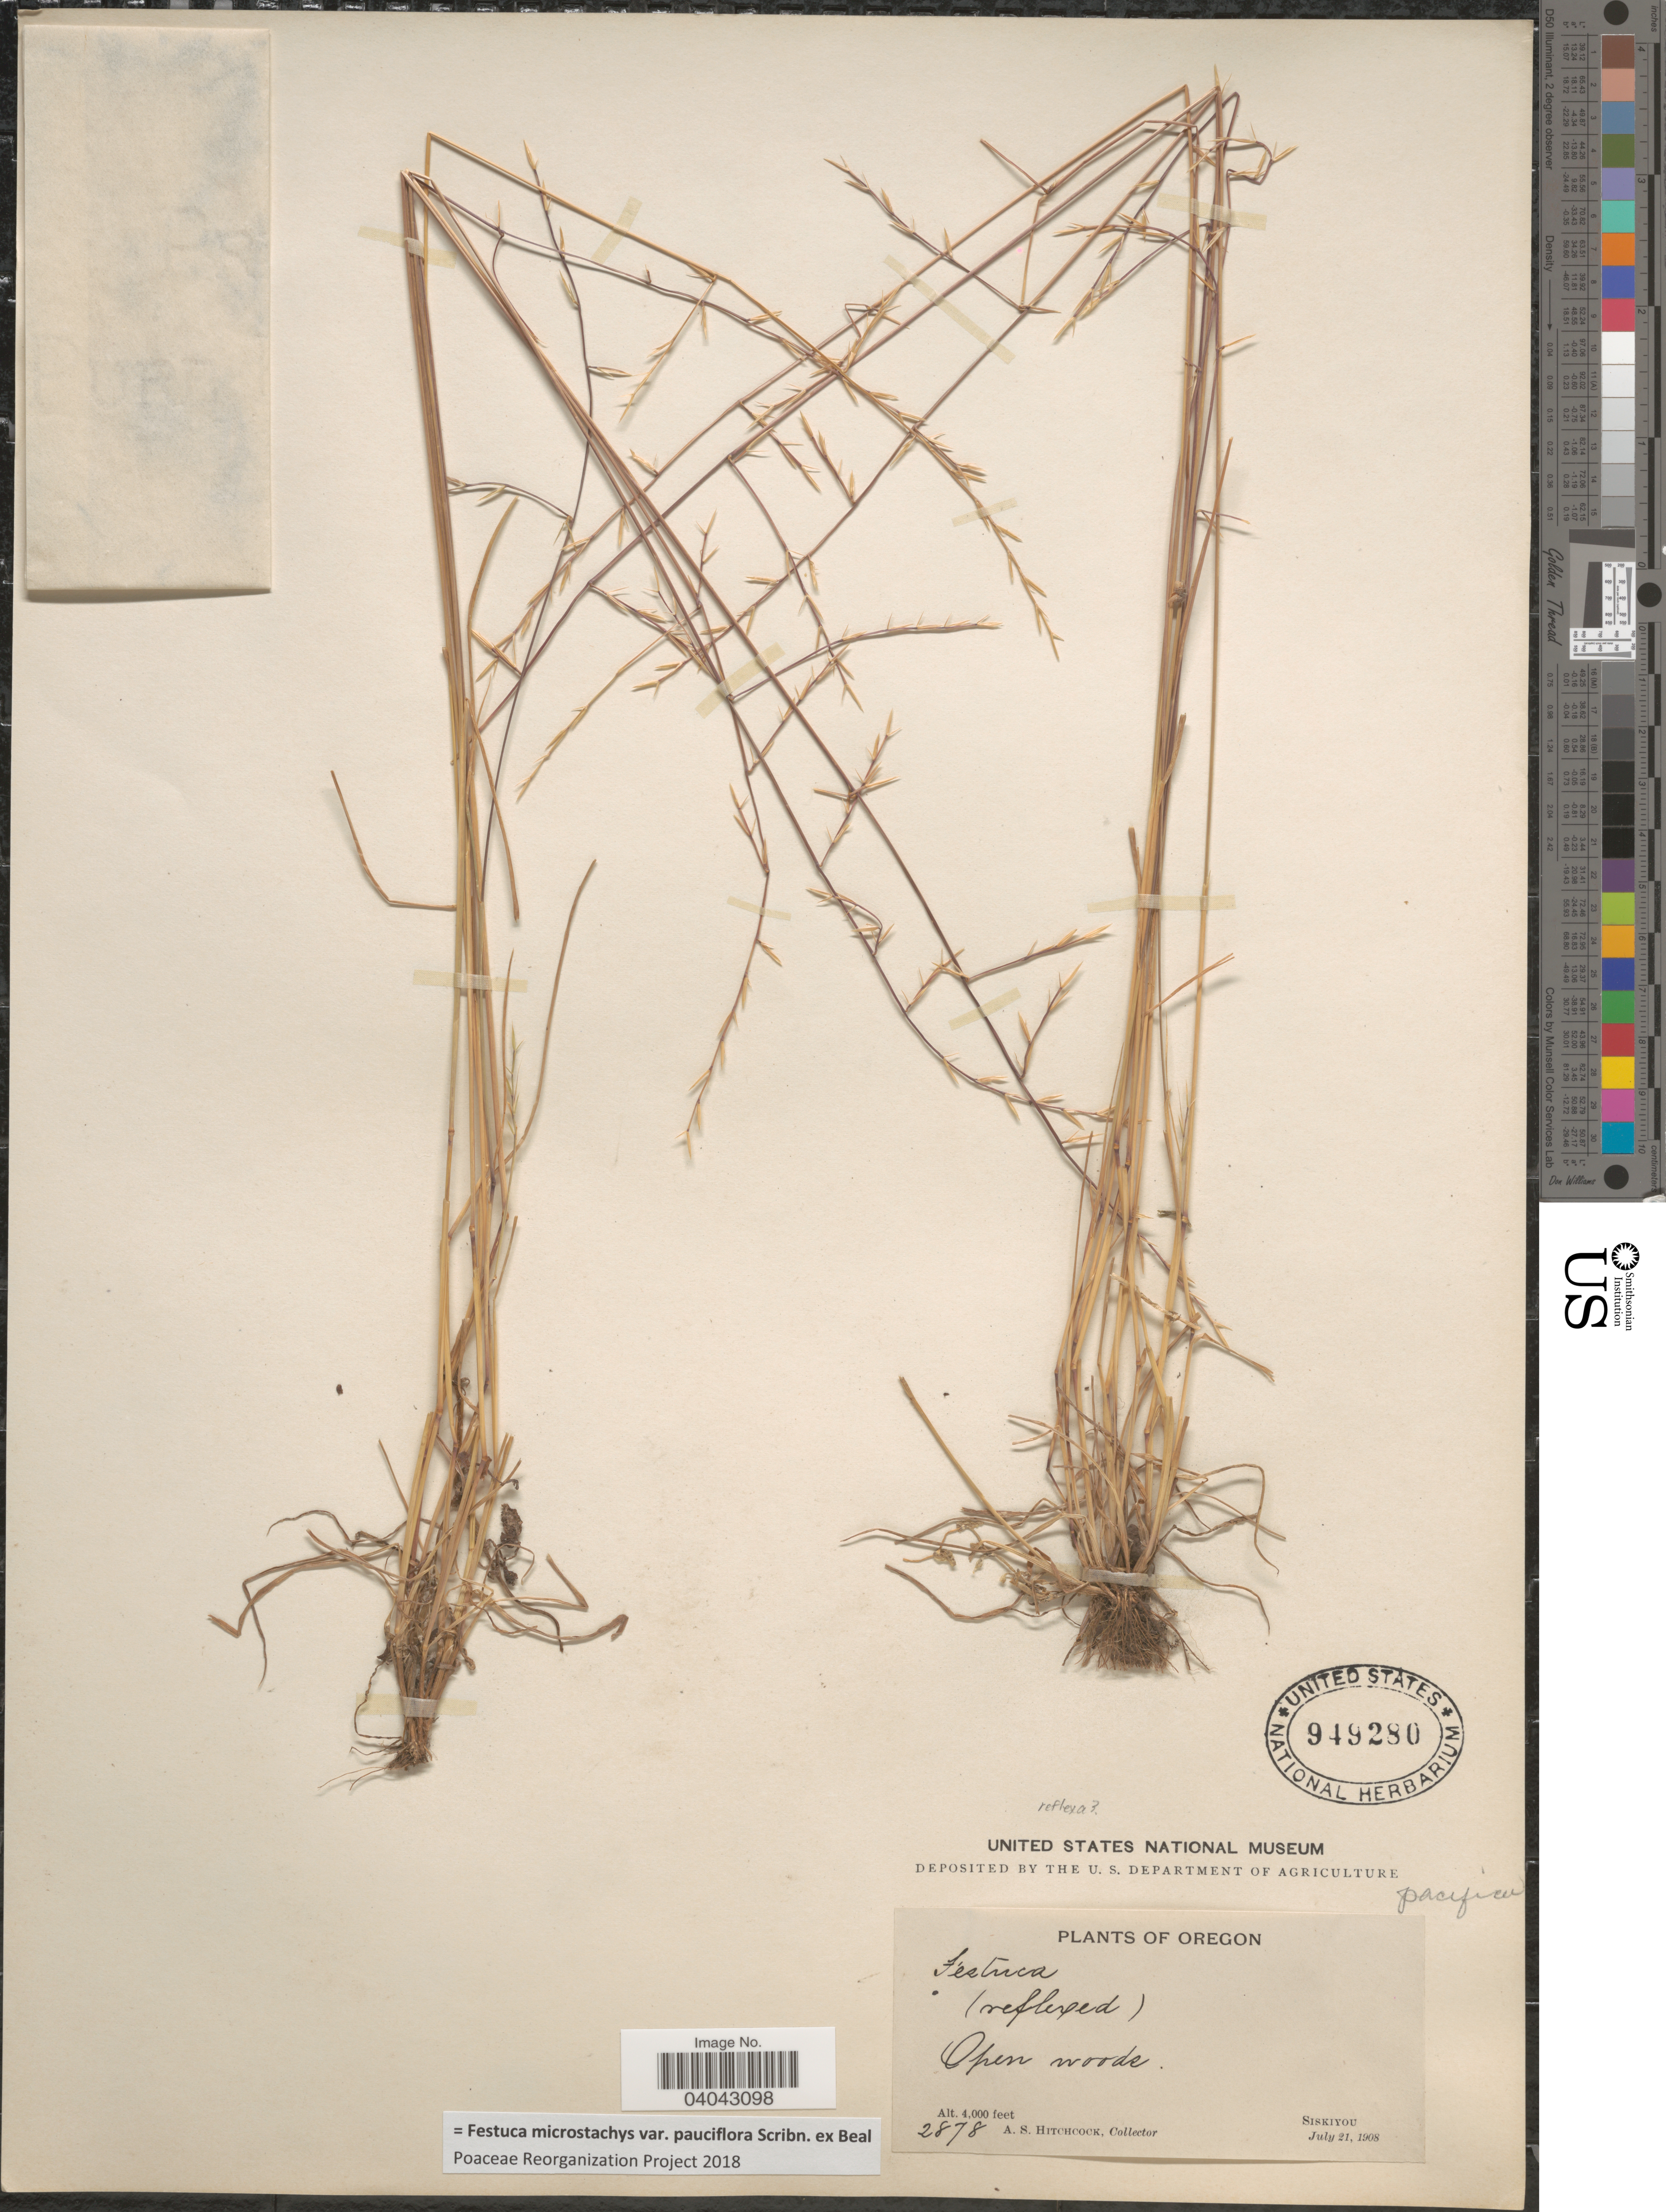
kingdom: Plantae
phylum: Tracheophyta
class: Liliopsida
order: Poales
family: Poaceae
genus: Festuca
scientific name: Festuca microstachys var. pauciflora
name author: Scribn. ex W.J. Beal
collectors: A. S. Hitchcock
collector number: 2878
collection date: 1908-07-21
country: United States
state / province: Oregon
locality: Siskiyou.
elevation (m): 1219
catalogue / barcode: US 949280